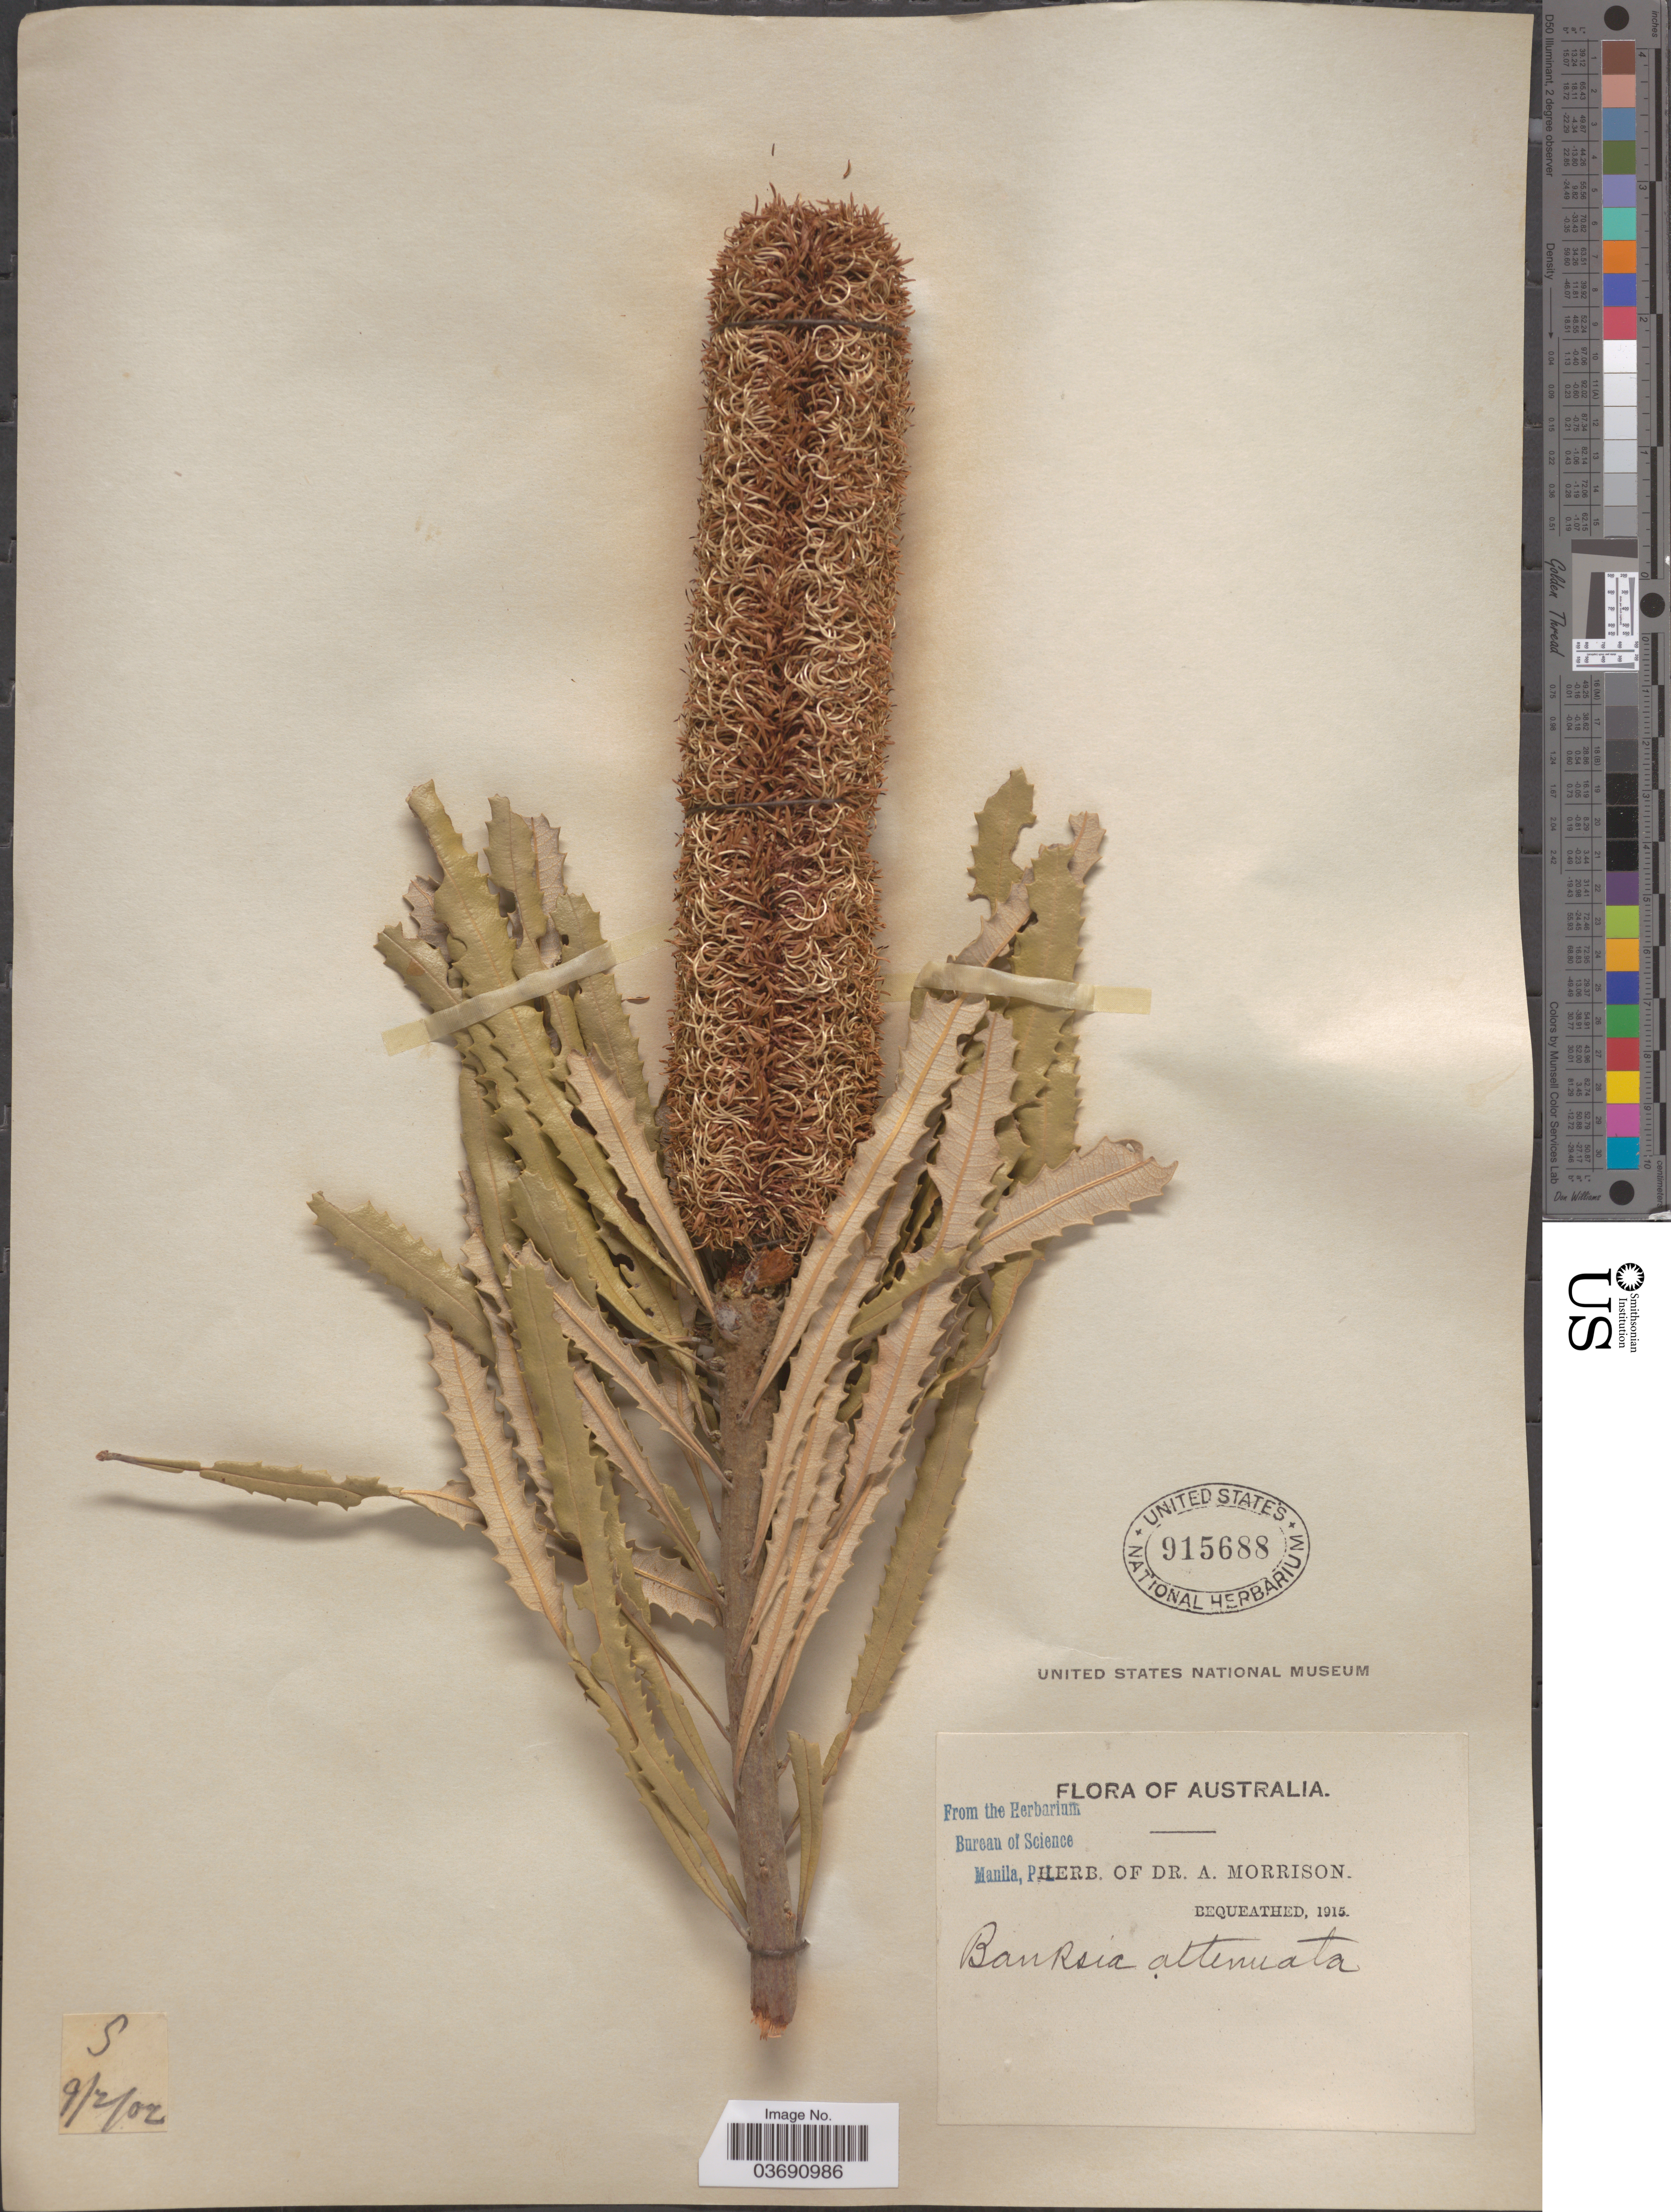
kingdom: Plantae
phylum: Tracheophyta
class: Magnoliopsida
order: Proteales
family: Proteaceae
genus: Banksia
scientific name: Banksia attenuata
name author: R. Br.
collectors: A. Morrison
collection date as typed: Transcribed d/m/y: 9/2/2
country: Australia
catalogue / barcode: US 915688